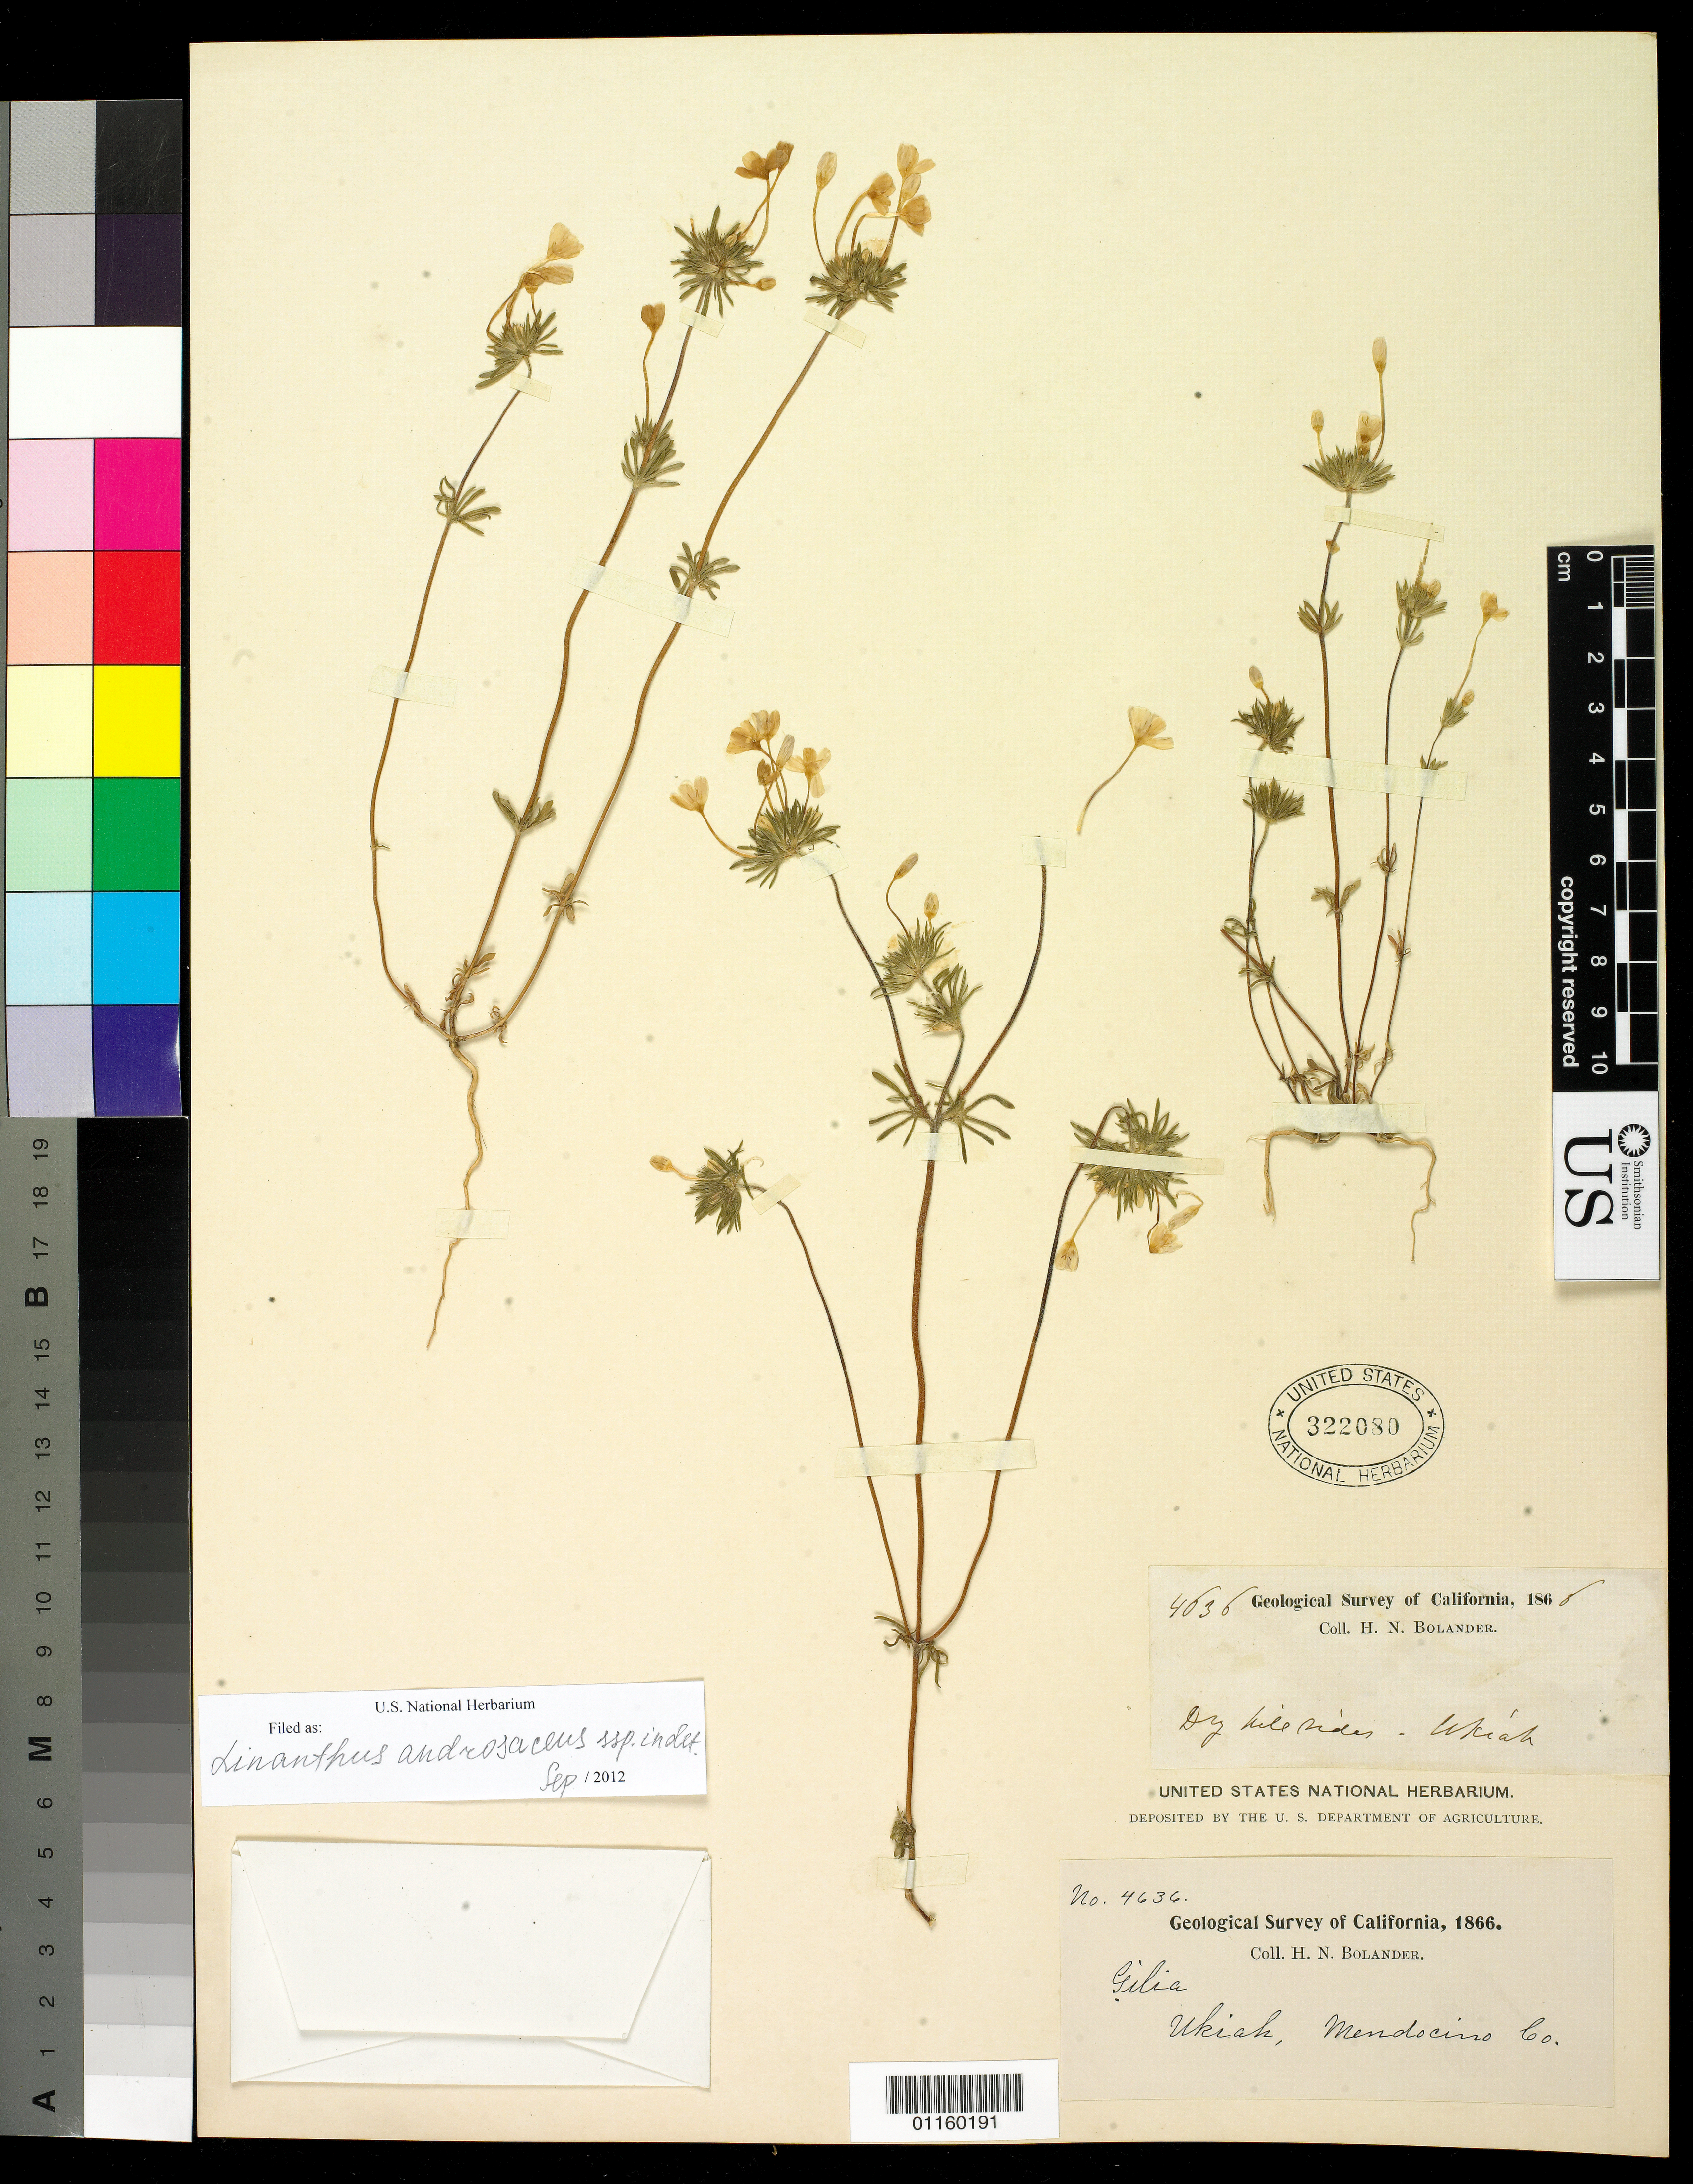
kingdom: Plantae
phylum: Tracheophyta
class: Magnoliopsida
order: Ericales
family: Polemoniaceae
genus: Leptosiphon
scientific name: Leptosiphon androsaceus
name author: Benth.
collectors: H. Bolander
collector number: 4636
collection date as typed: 1866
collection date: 1866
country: United States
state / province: California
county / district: Medocino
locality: Ukiah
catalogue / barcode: US 322080